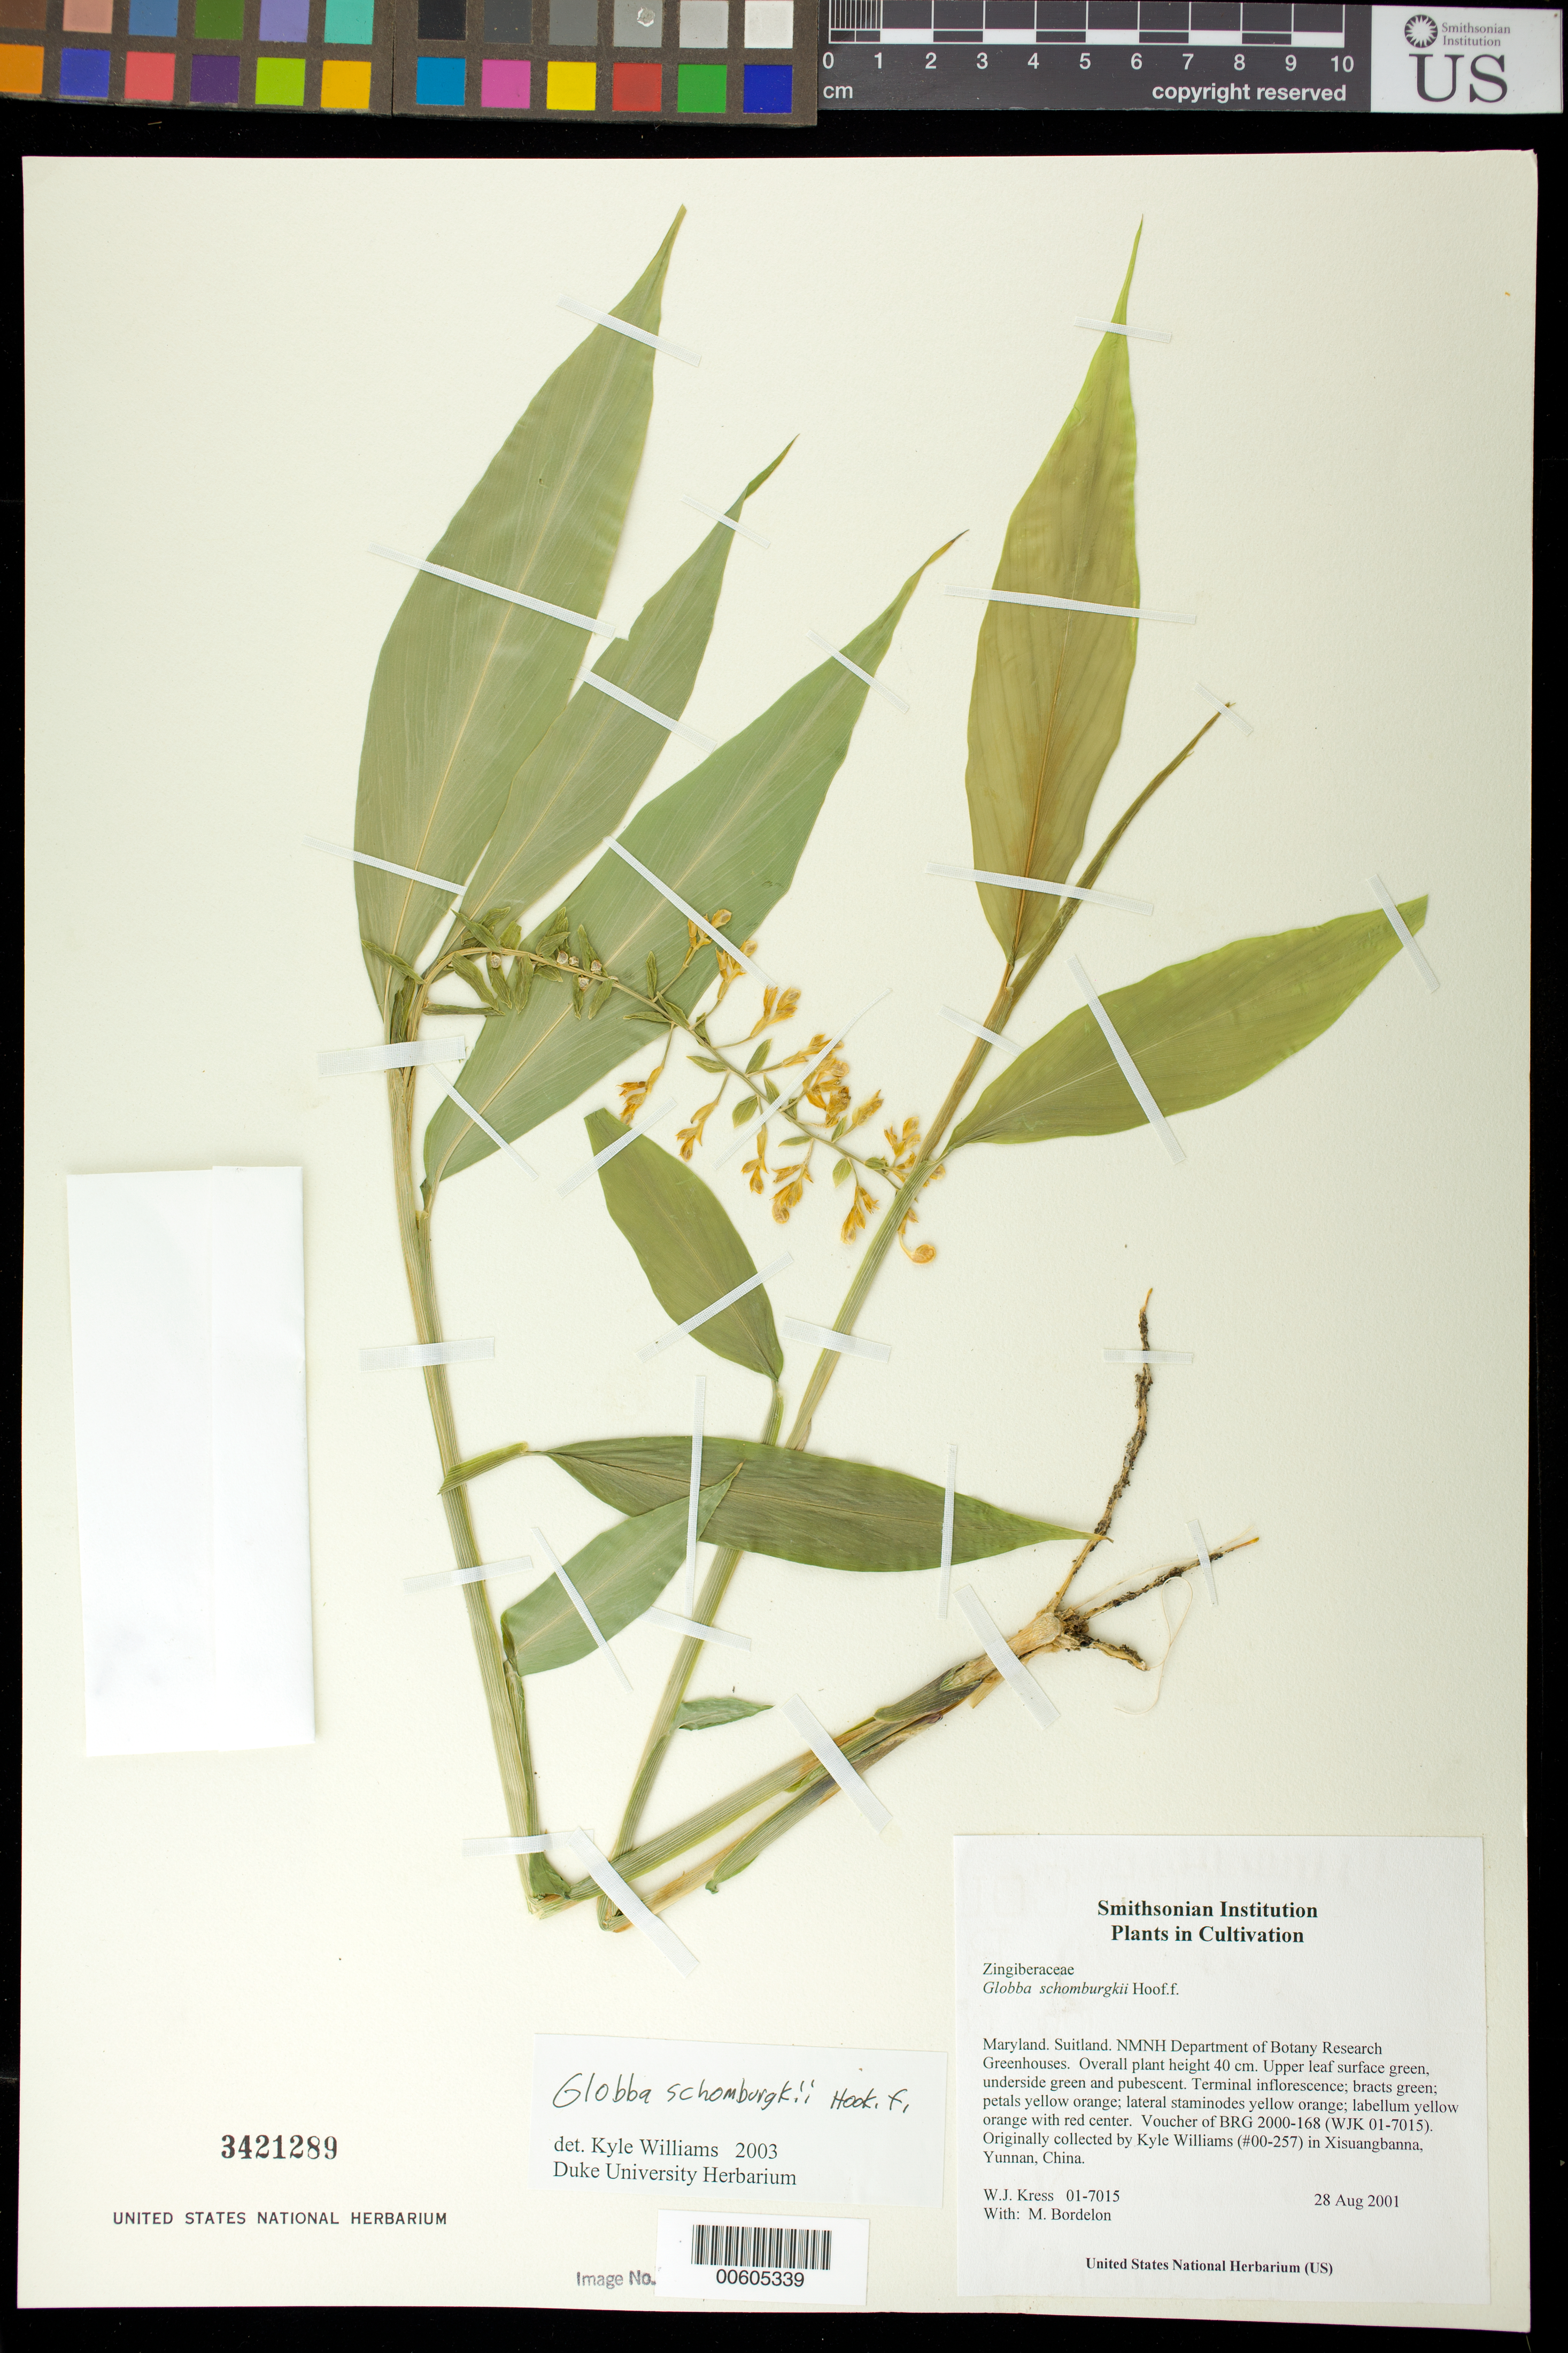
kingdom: Plantae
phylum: Tracheophyta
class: Liliopsida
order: Zingiberales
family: Zingiberaceae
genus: Globba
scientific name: Globba schomburgkii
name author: Hook. f.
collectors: W. J. Kress & M. Bordelon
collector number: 01-7015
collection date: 2001-08-28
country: United States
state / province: Maryland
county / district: Prince George's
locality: NMNH Botany Research Greenhouses. Suitland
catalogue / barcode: US 3421289